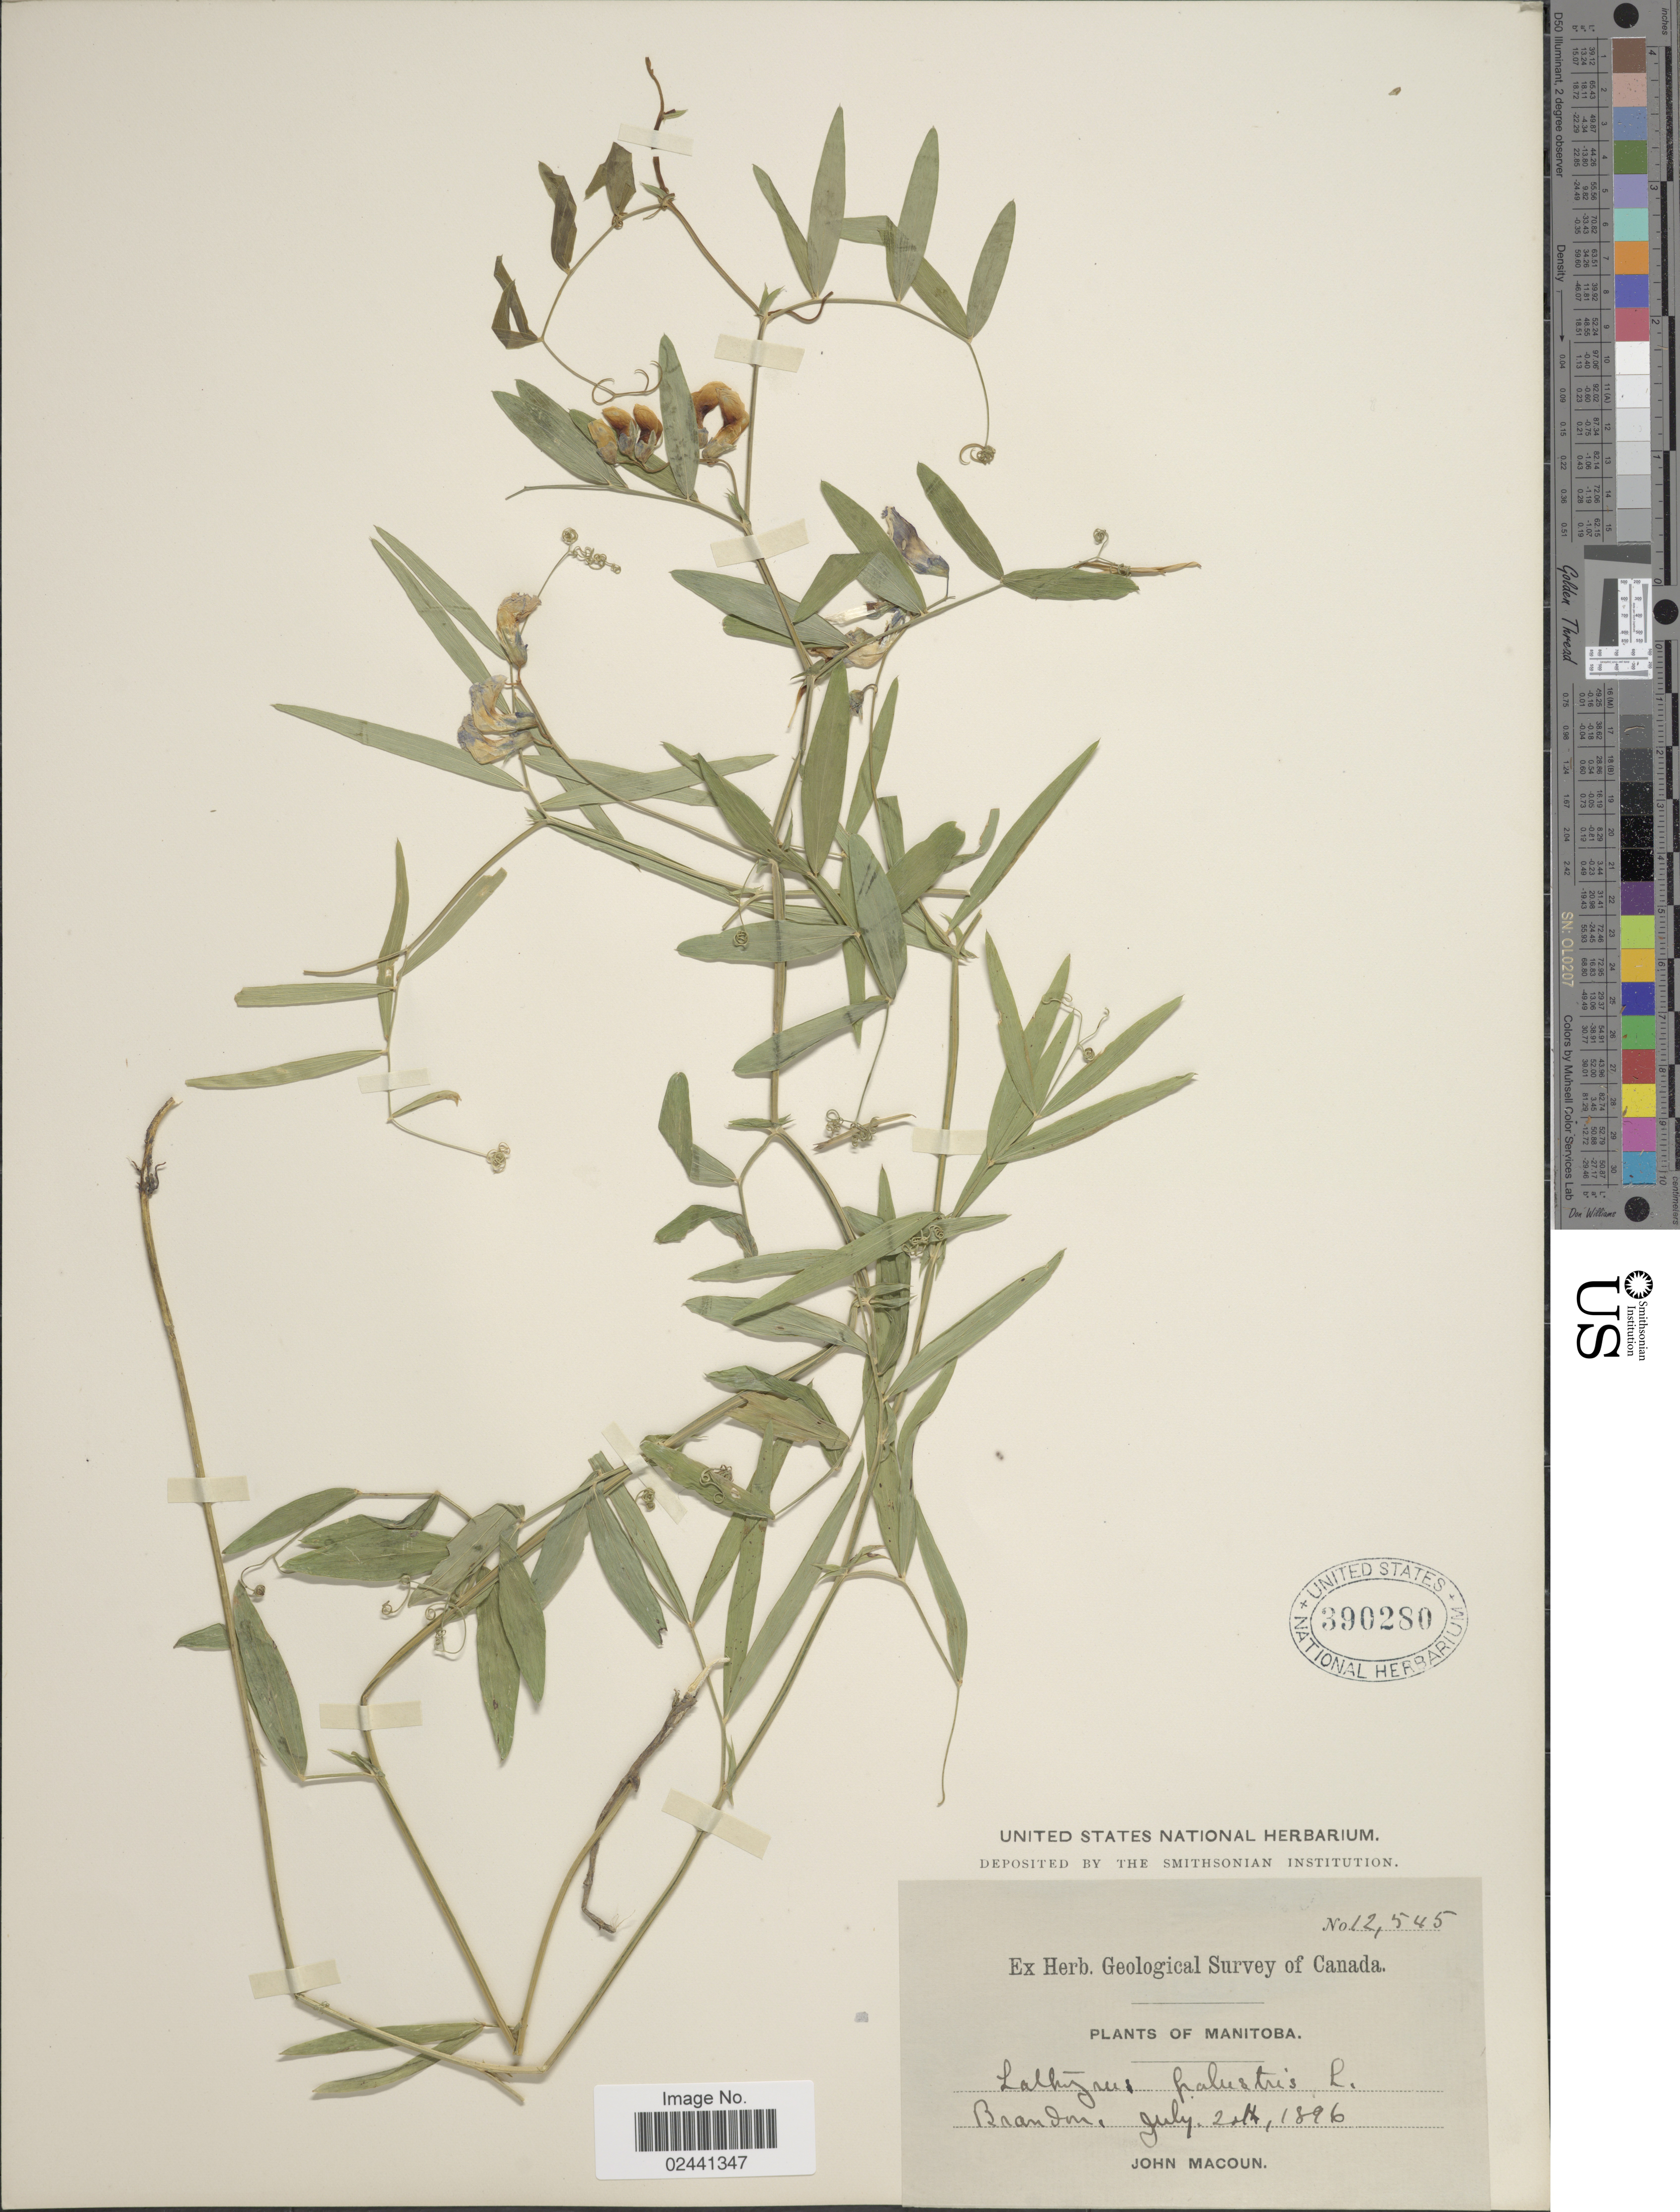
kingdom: Plantae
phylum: Tracheophyta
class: Magnoliopsida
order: Fabales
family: Fabaceae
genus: Lathyrus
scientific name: Lathyrus palustris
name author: L.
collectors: J. Macoun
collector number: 12545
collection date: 1896-07-20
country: Canada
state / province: Manitoba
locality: Brandon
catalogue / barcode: US 390280